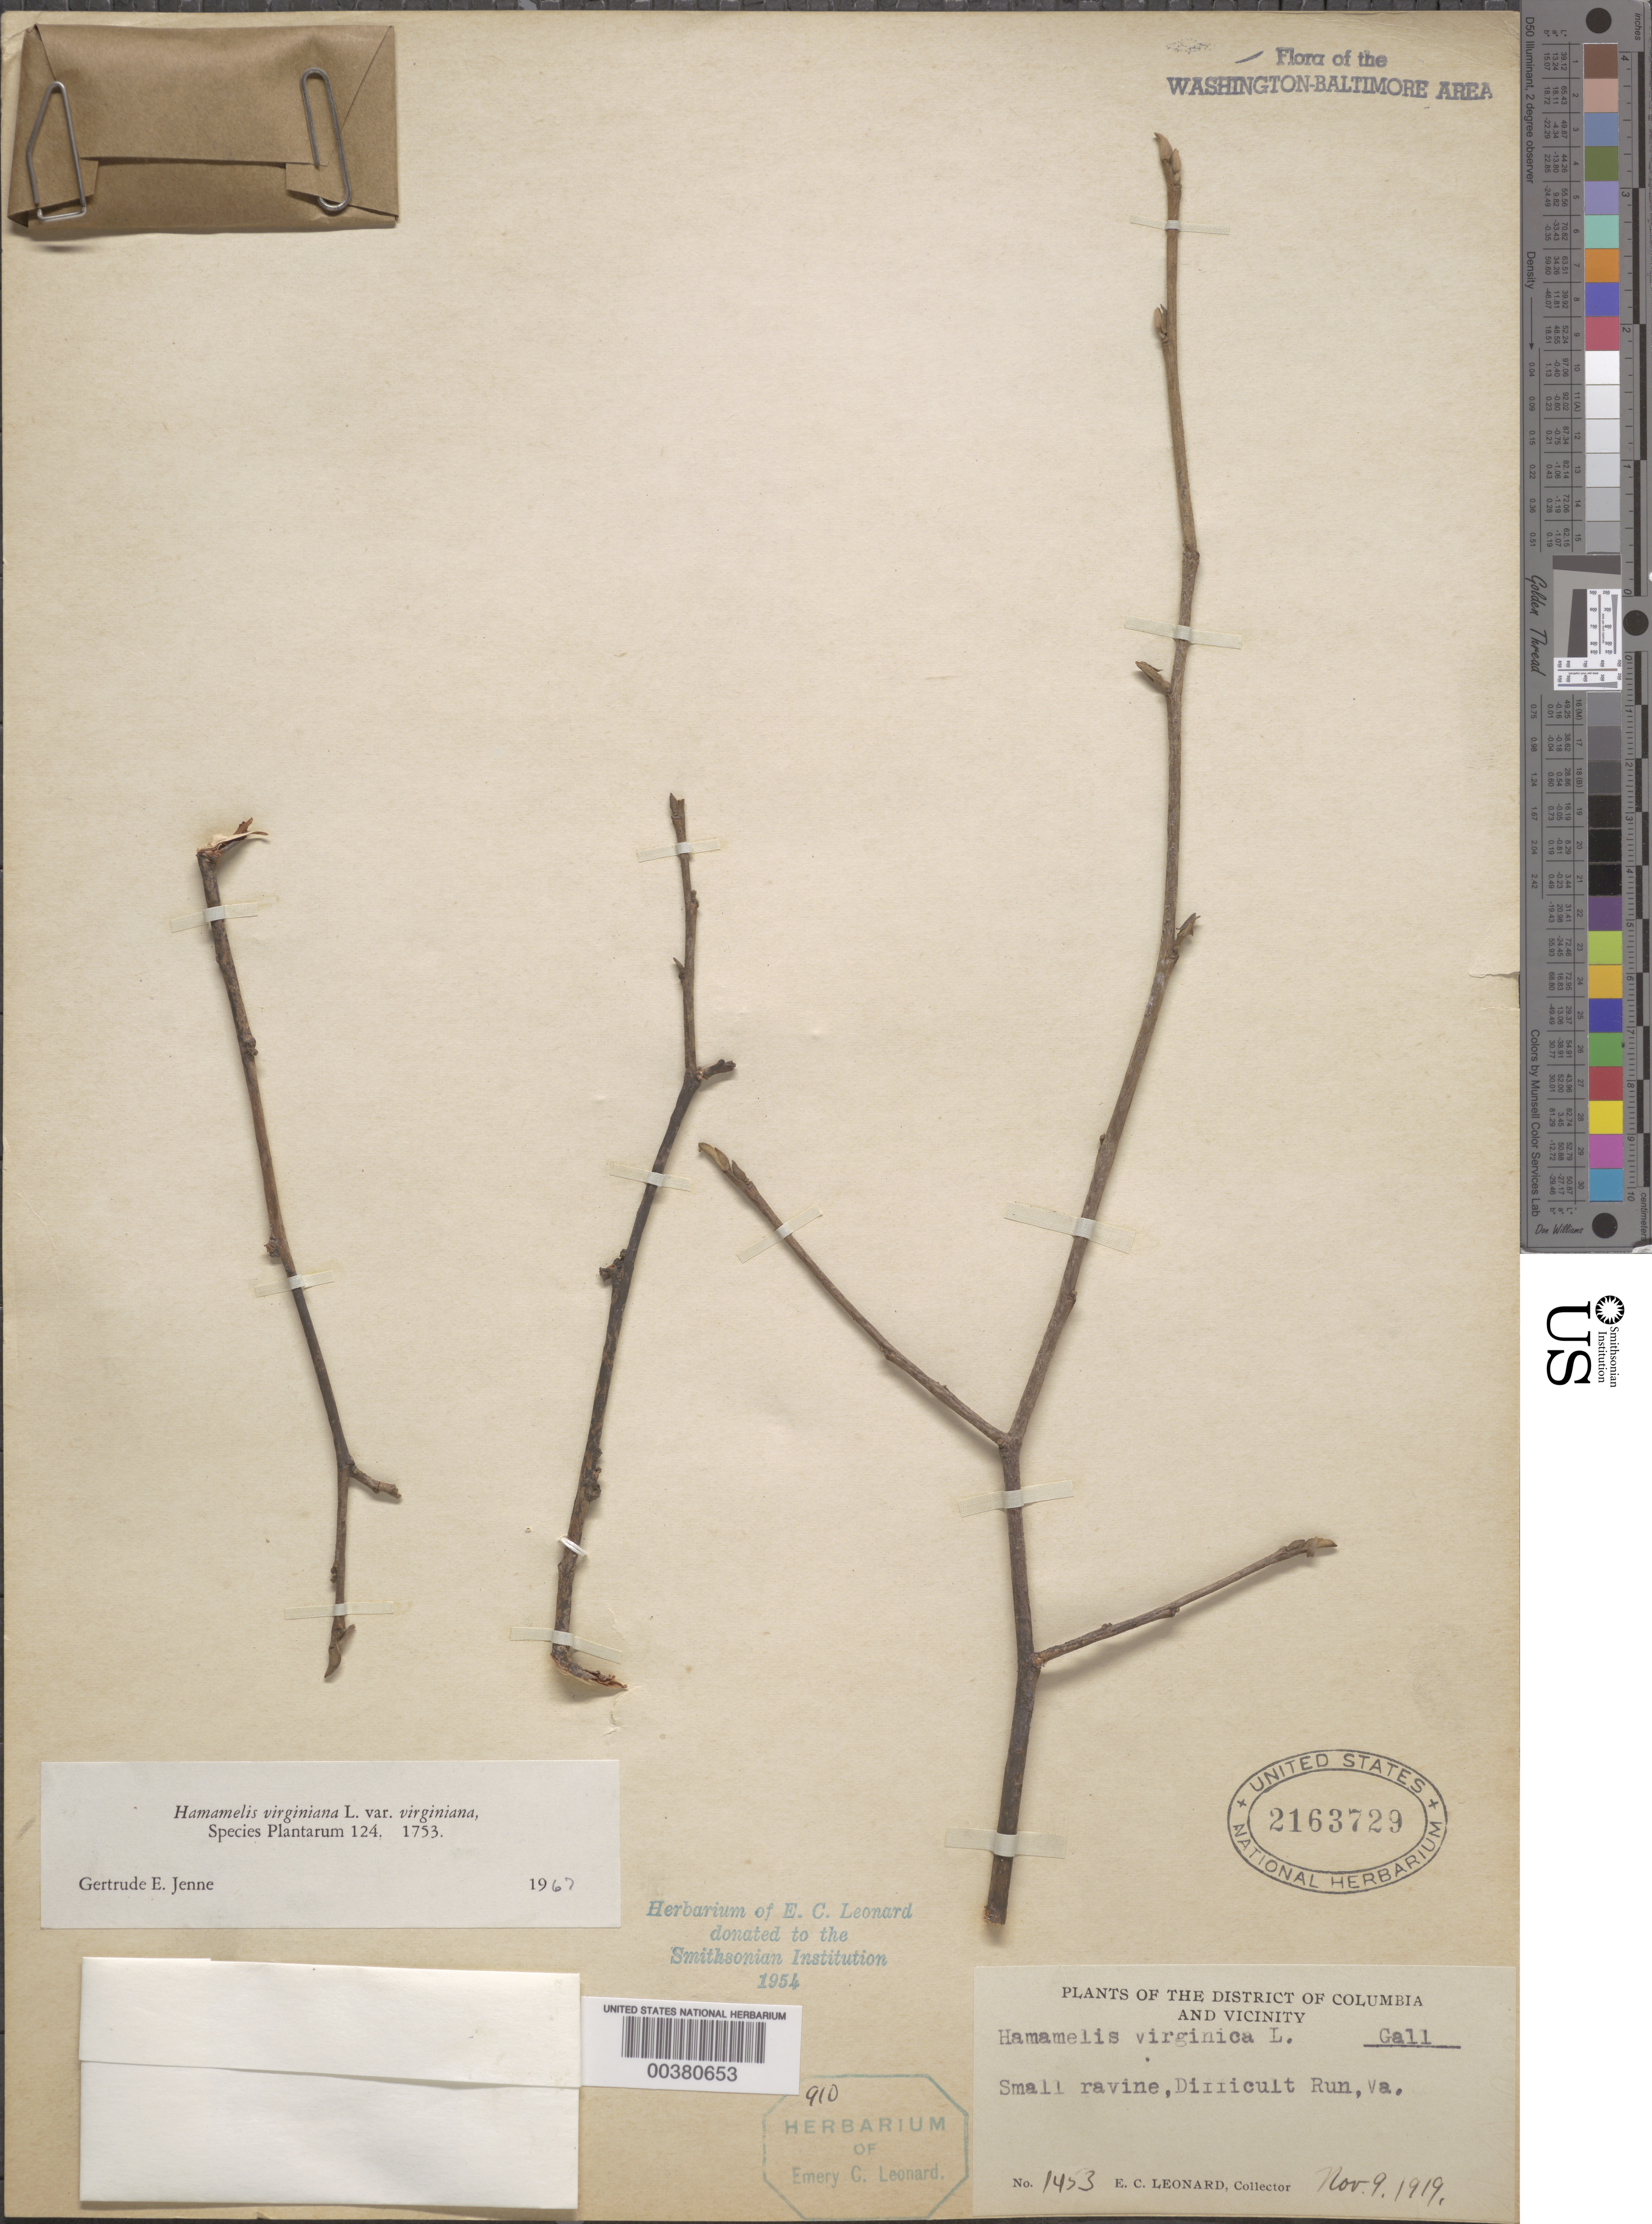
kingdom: Plantae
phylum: Tracheophyta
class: Magnoliopsida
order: Saxifragales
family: Hamamelidaceae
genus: Hamamelis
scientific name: Hamamelis virginiana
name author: L.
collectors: E. C. Leonard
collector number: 1453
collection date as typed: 09 Nov 1919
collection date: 1919-11-09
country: United States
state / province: Virginia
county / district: Fairfax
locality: Difficult Run C. and O. Canal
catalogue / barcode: US 2163729